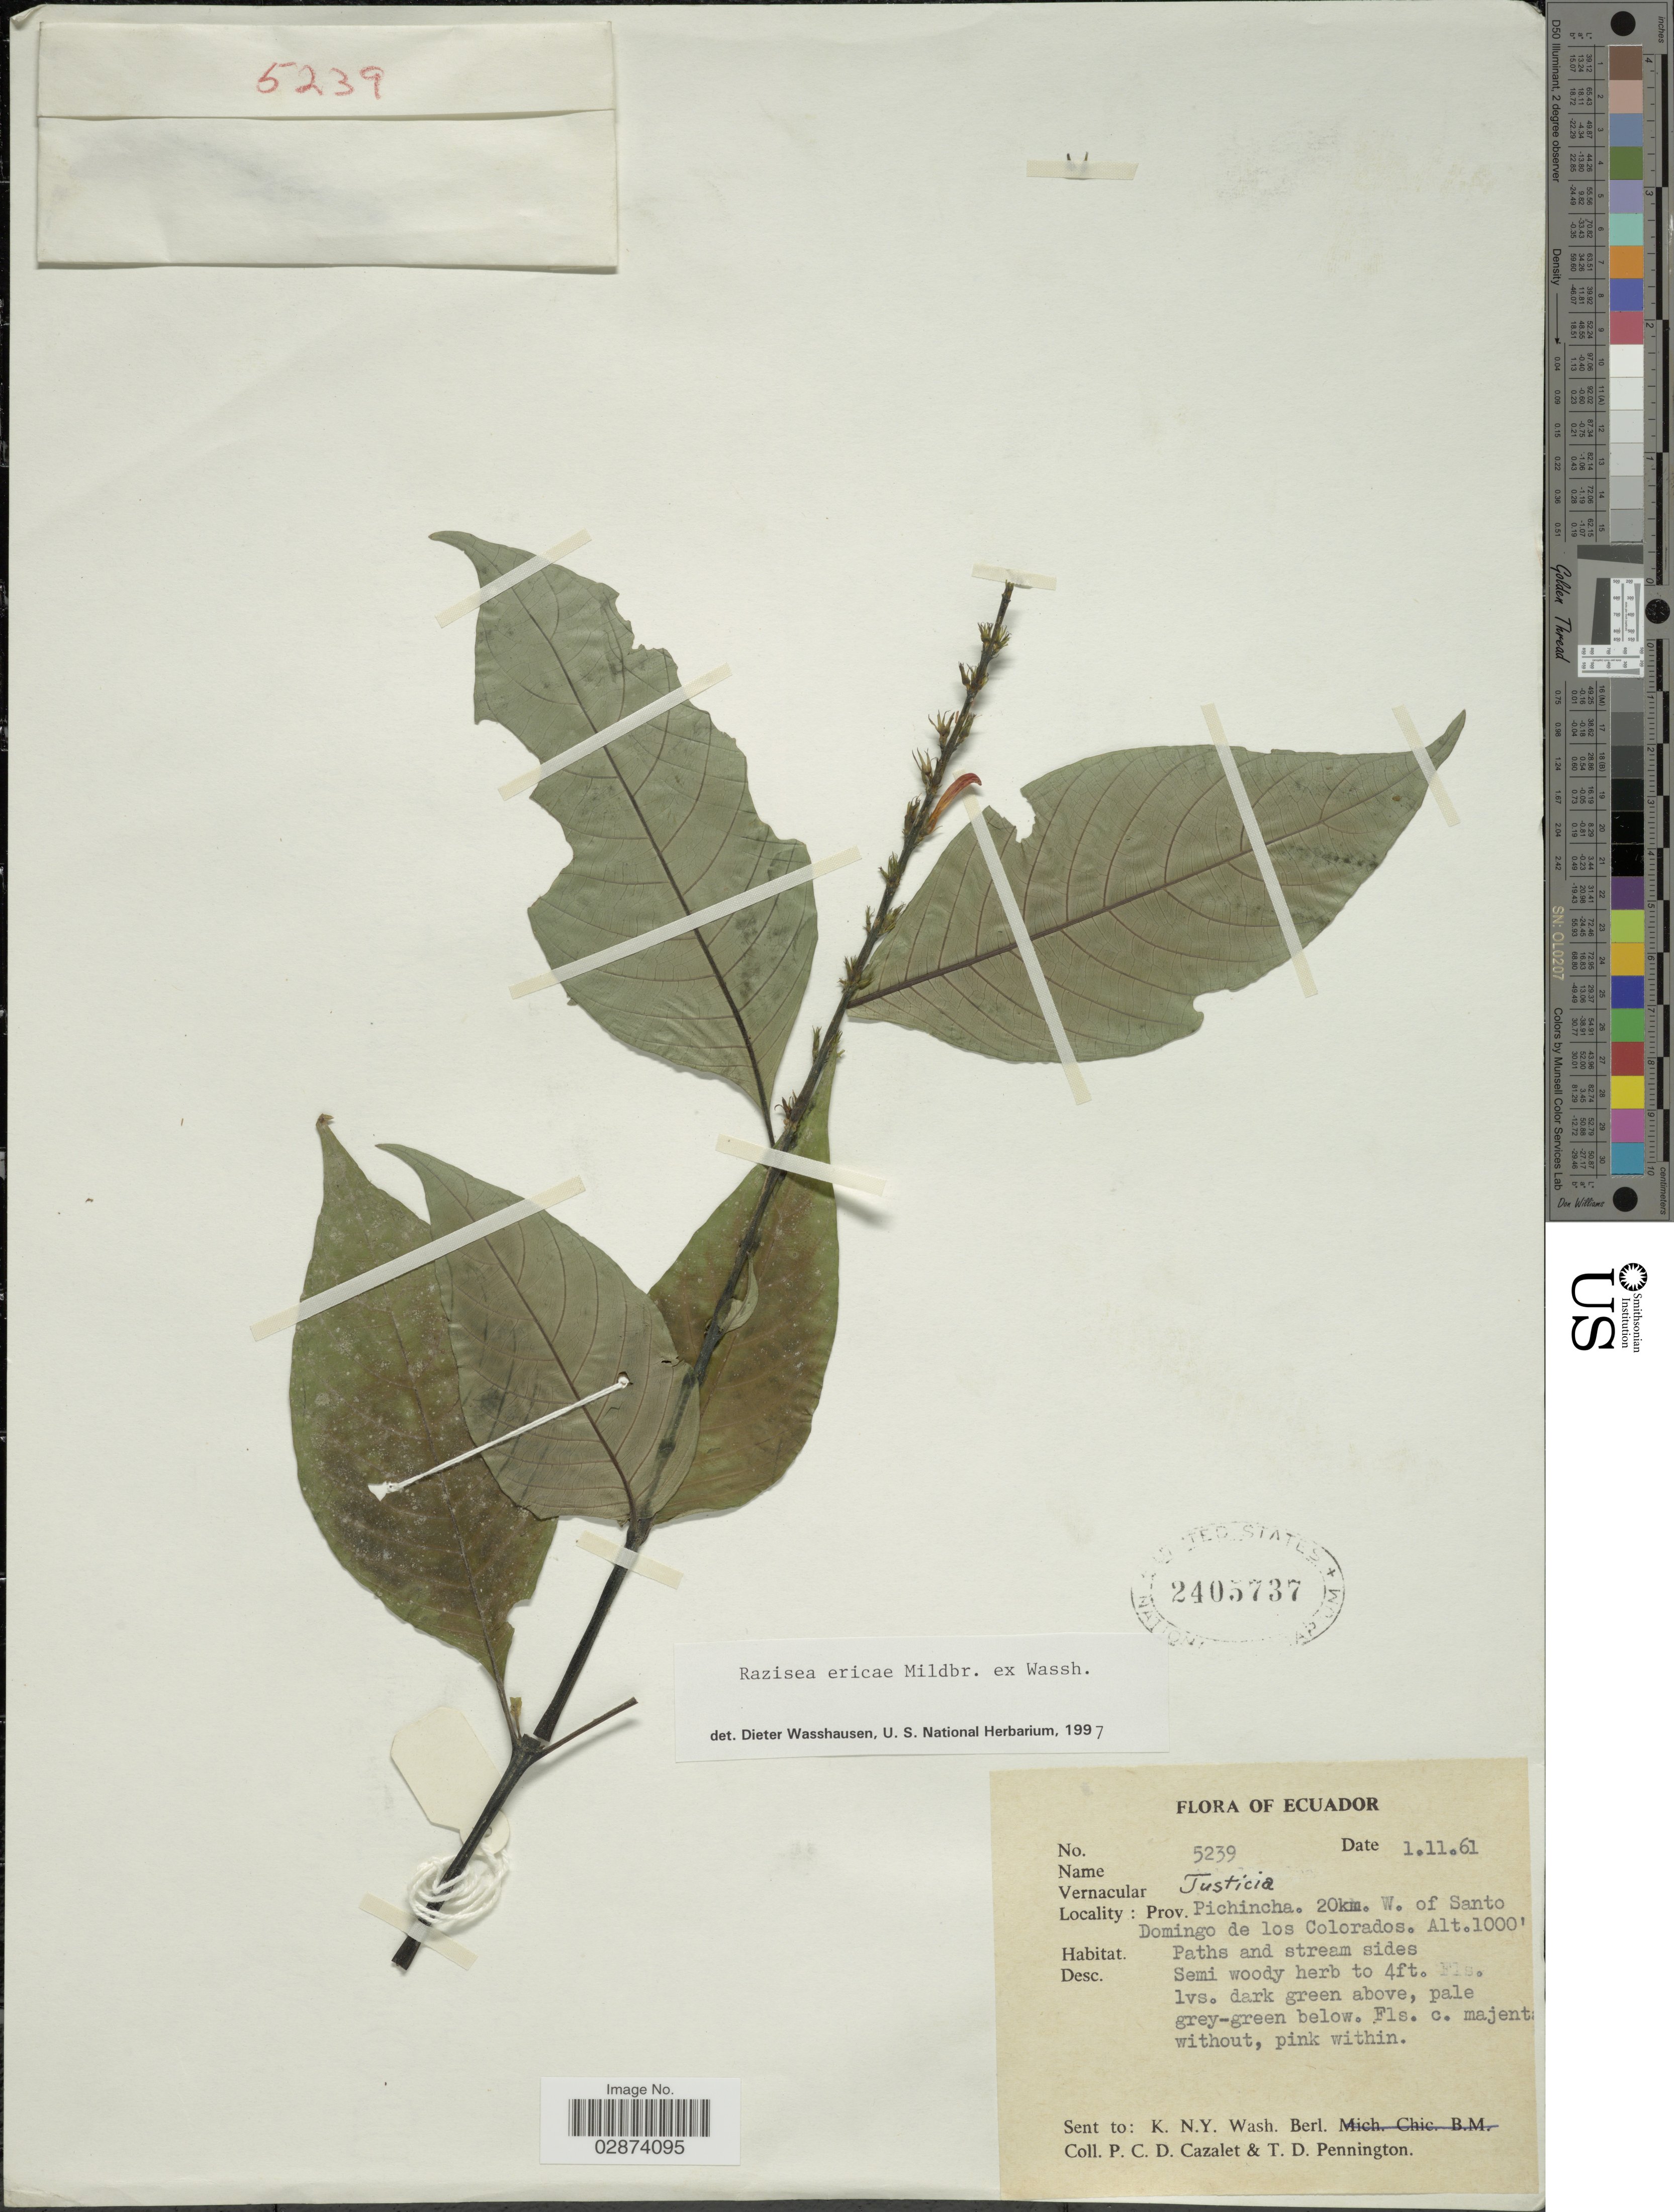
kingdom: Plantae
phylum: Tracheophyta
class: Magnoliopsida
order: Lamiales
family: Acanthaceae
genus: Razisea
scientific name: Razisea ericae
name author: Mildbr. ex Wassh.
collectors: P. C. D. Cazalet & T. D. Pennington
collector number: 5239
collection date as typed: Transcribed d/m/y: 1/11/61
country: Ecuador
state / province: Pichincha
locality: Prov. Pichincha. 20 km. W. of Santo Domingo de los Colorados.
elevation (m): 305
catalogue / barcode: US 2405737